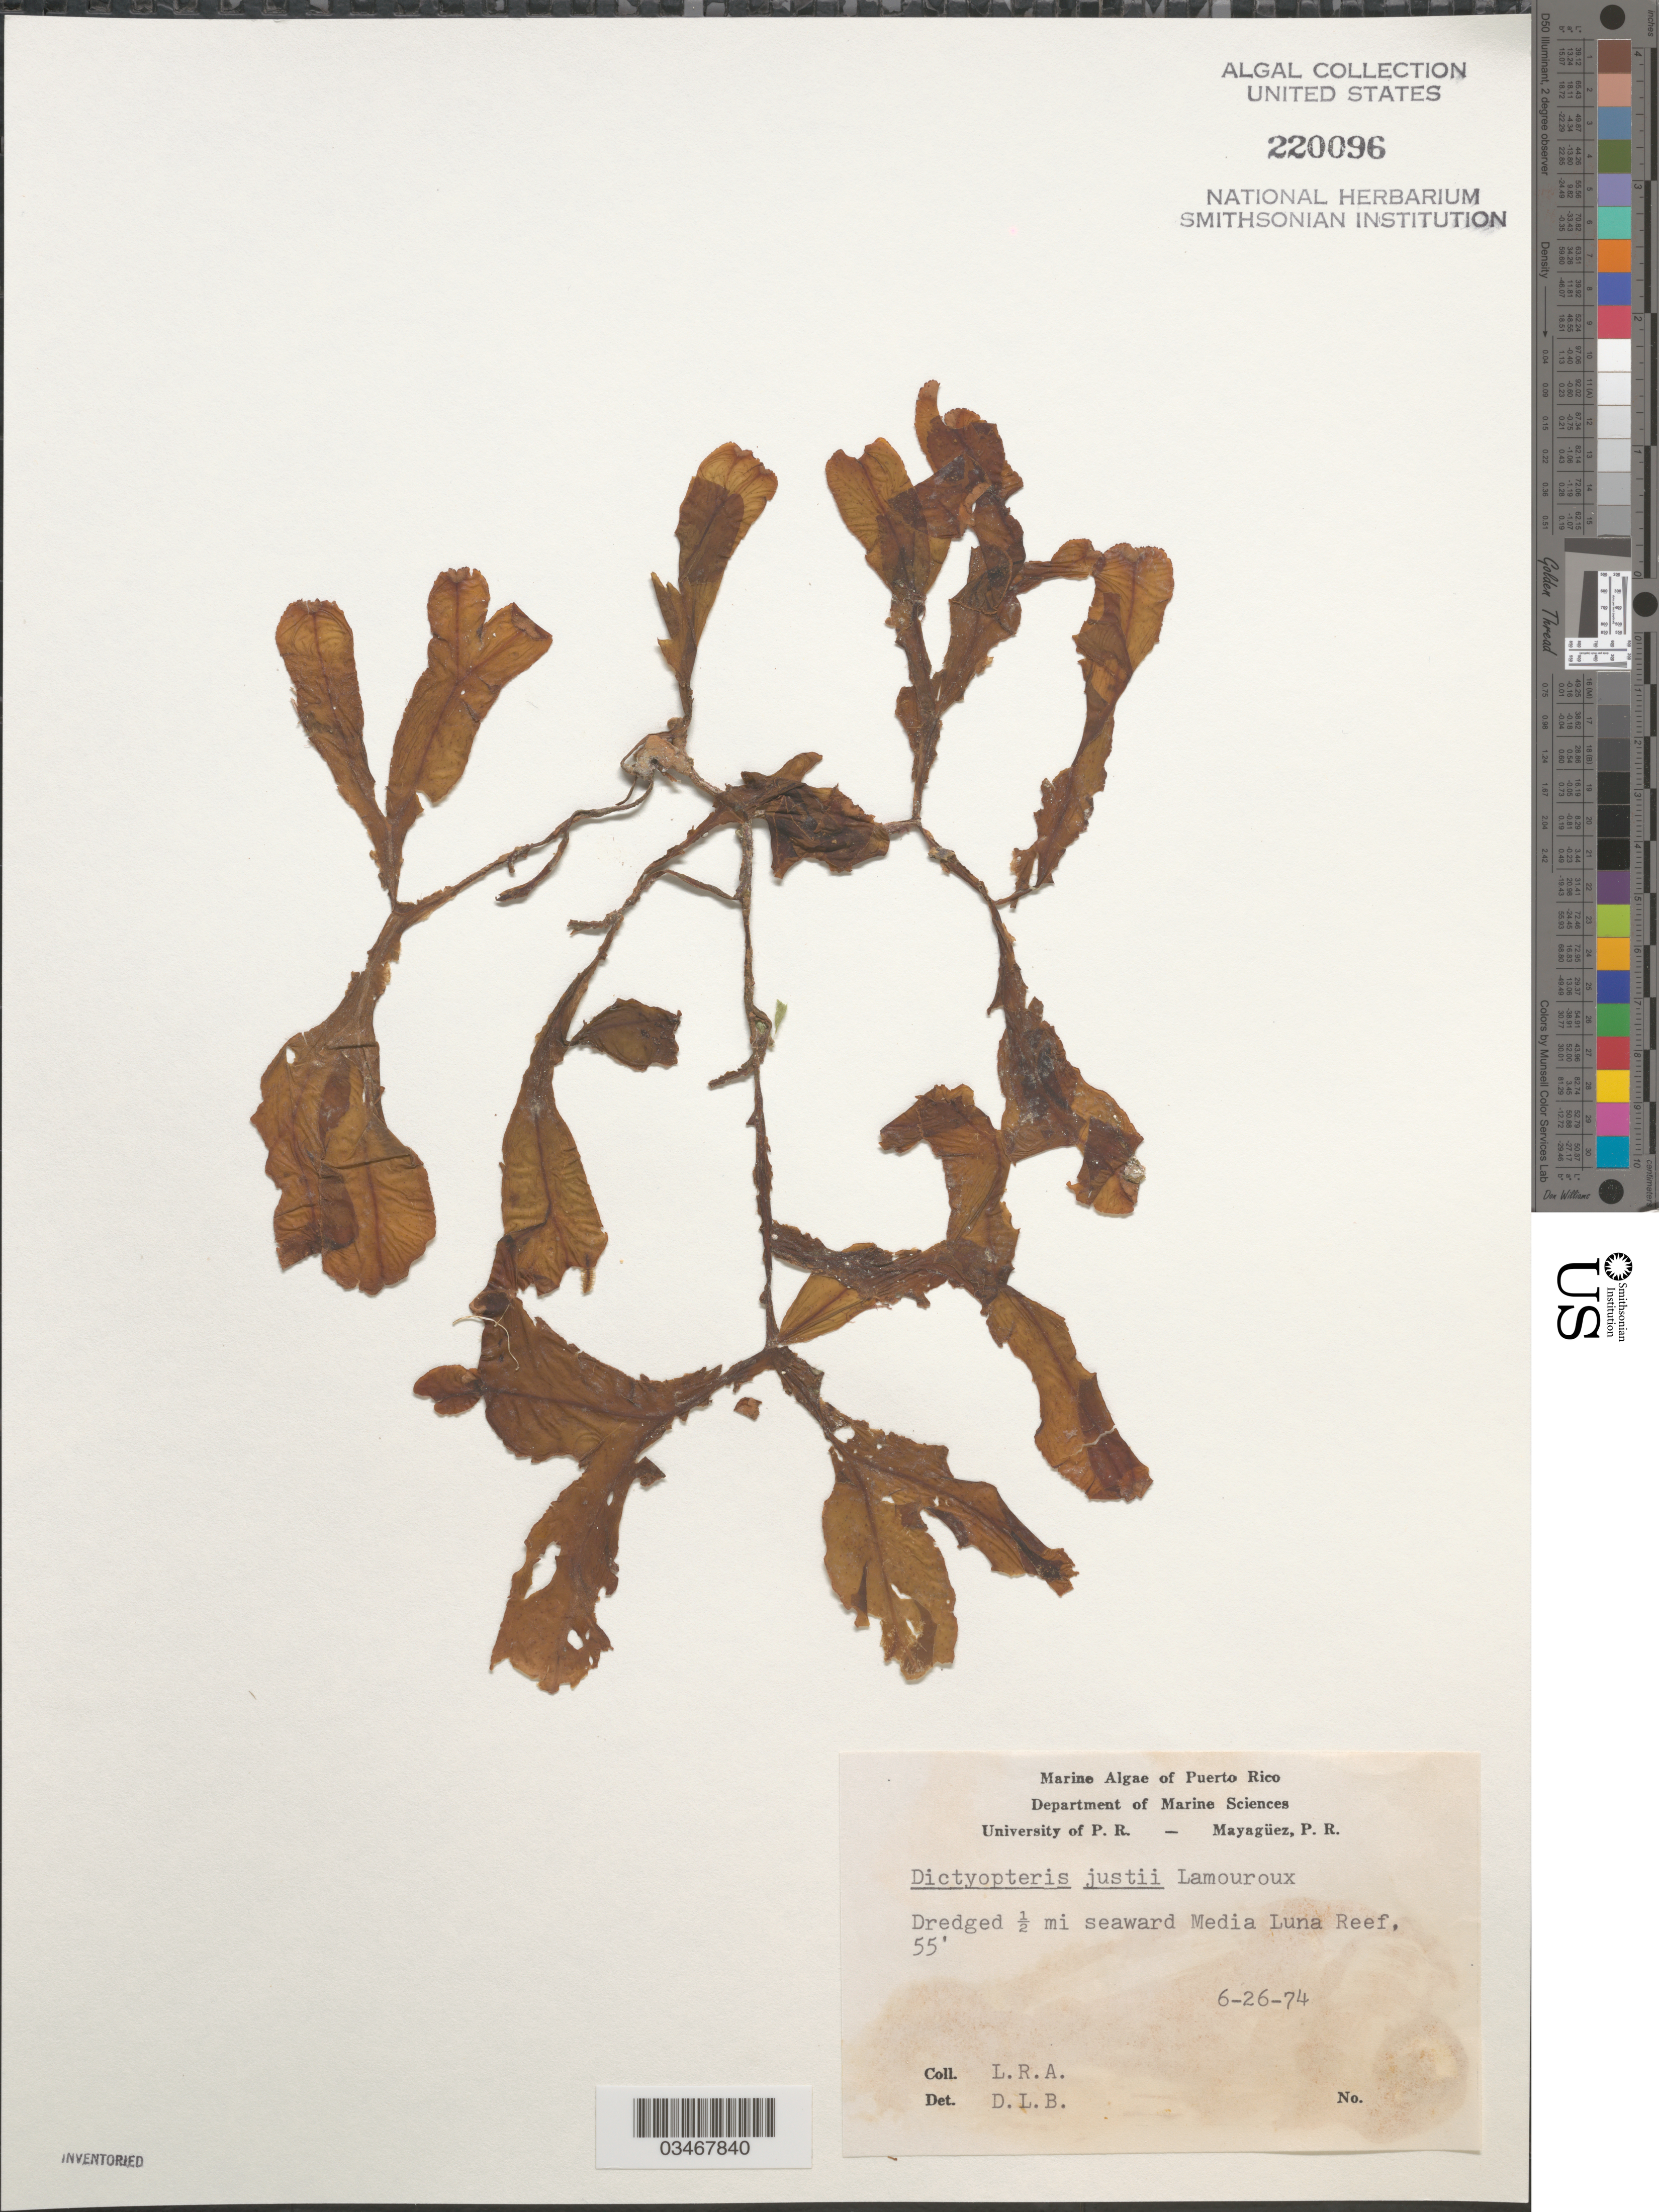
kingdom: Chromista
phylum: Ochrophyta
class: Phaeophyceae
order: Dictyotales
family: Dictyotaceae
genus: Dictyopteris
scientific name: Dictyopteris justii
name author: J.V.Lamouroux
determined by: Ballantine, D. L.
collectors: L. Almodovar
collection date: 1974-06-26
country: Puerto Rico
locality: Dredged 1/2 mi seaward Media Luna Reef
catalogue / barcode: US 220096